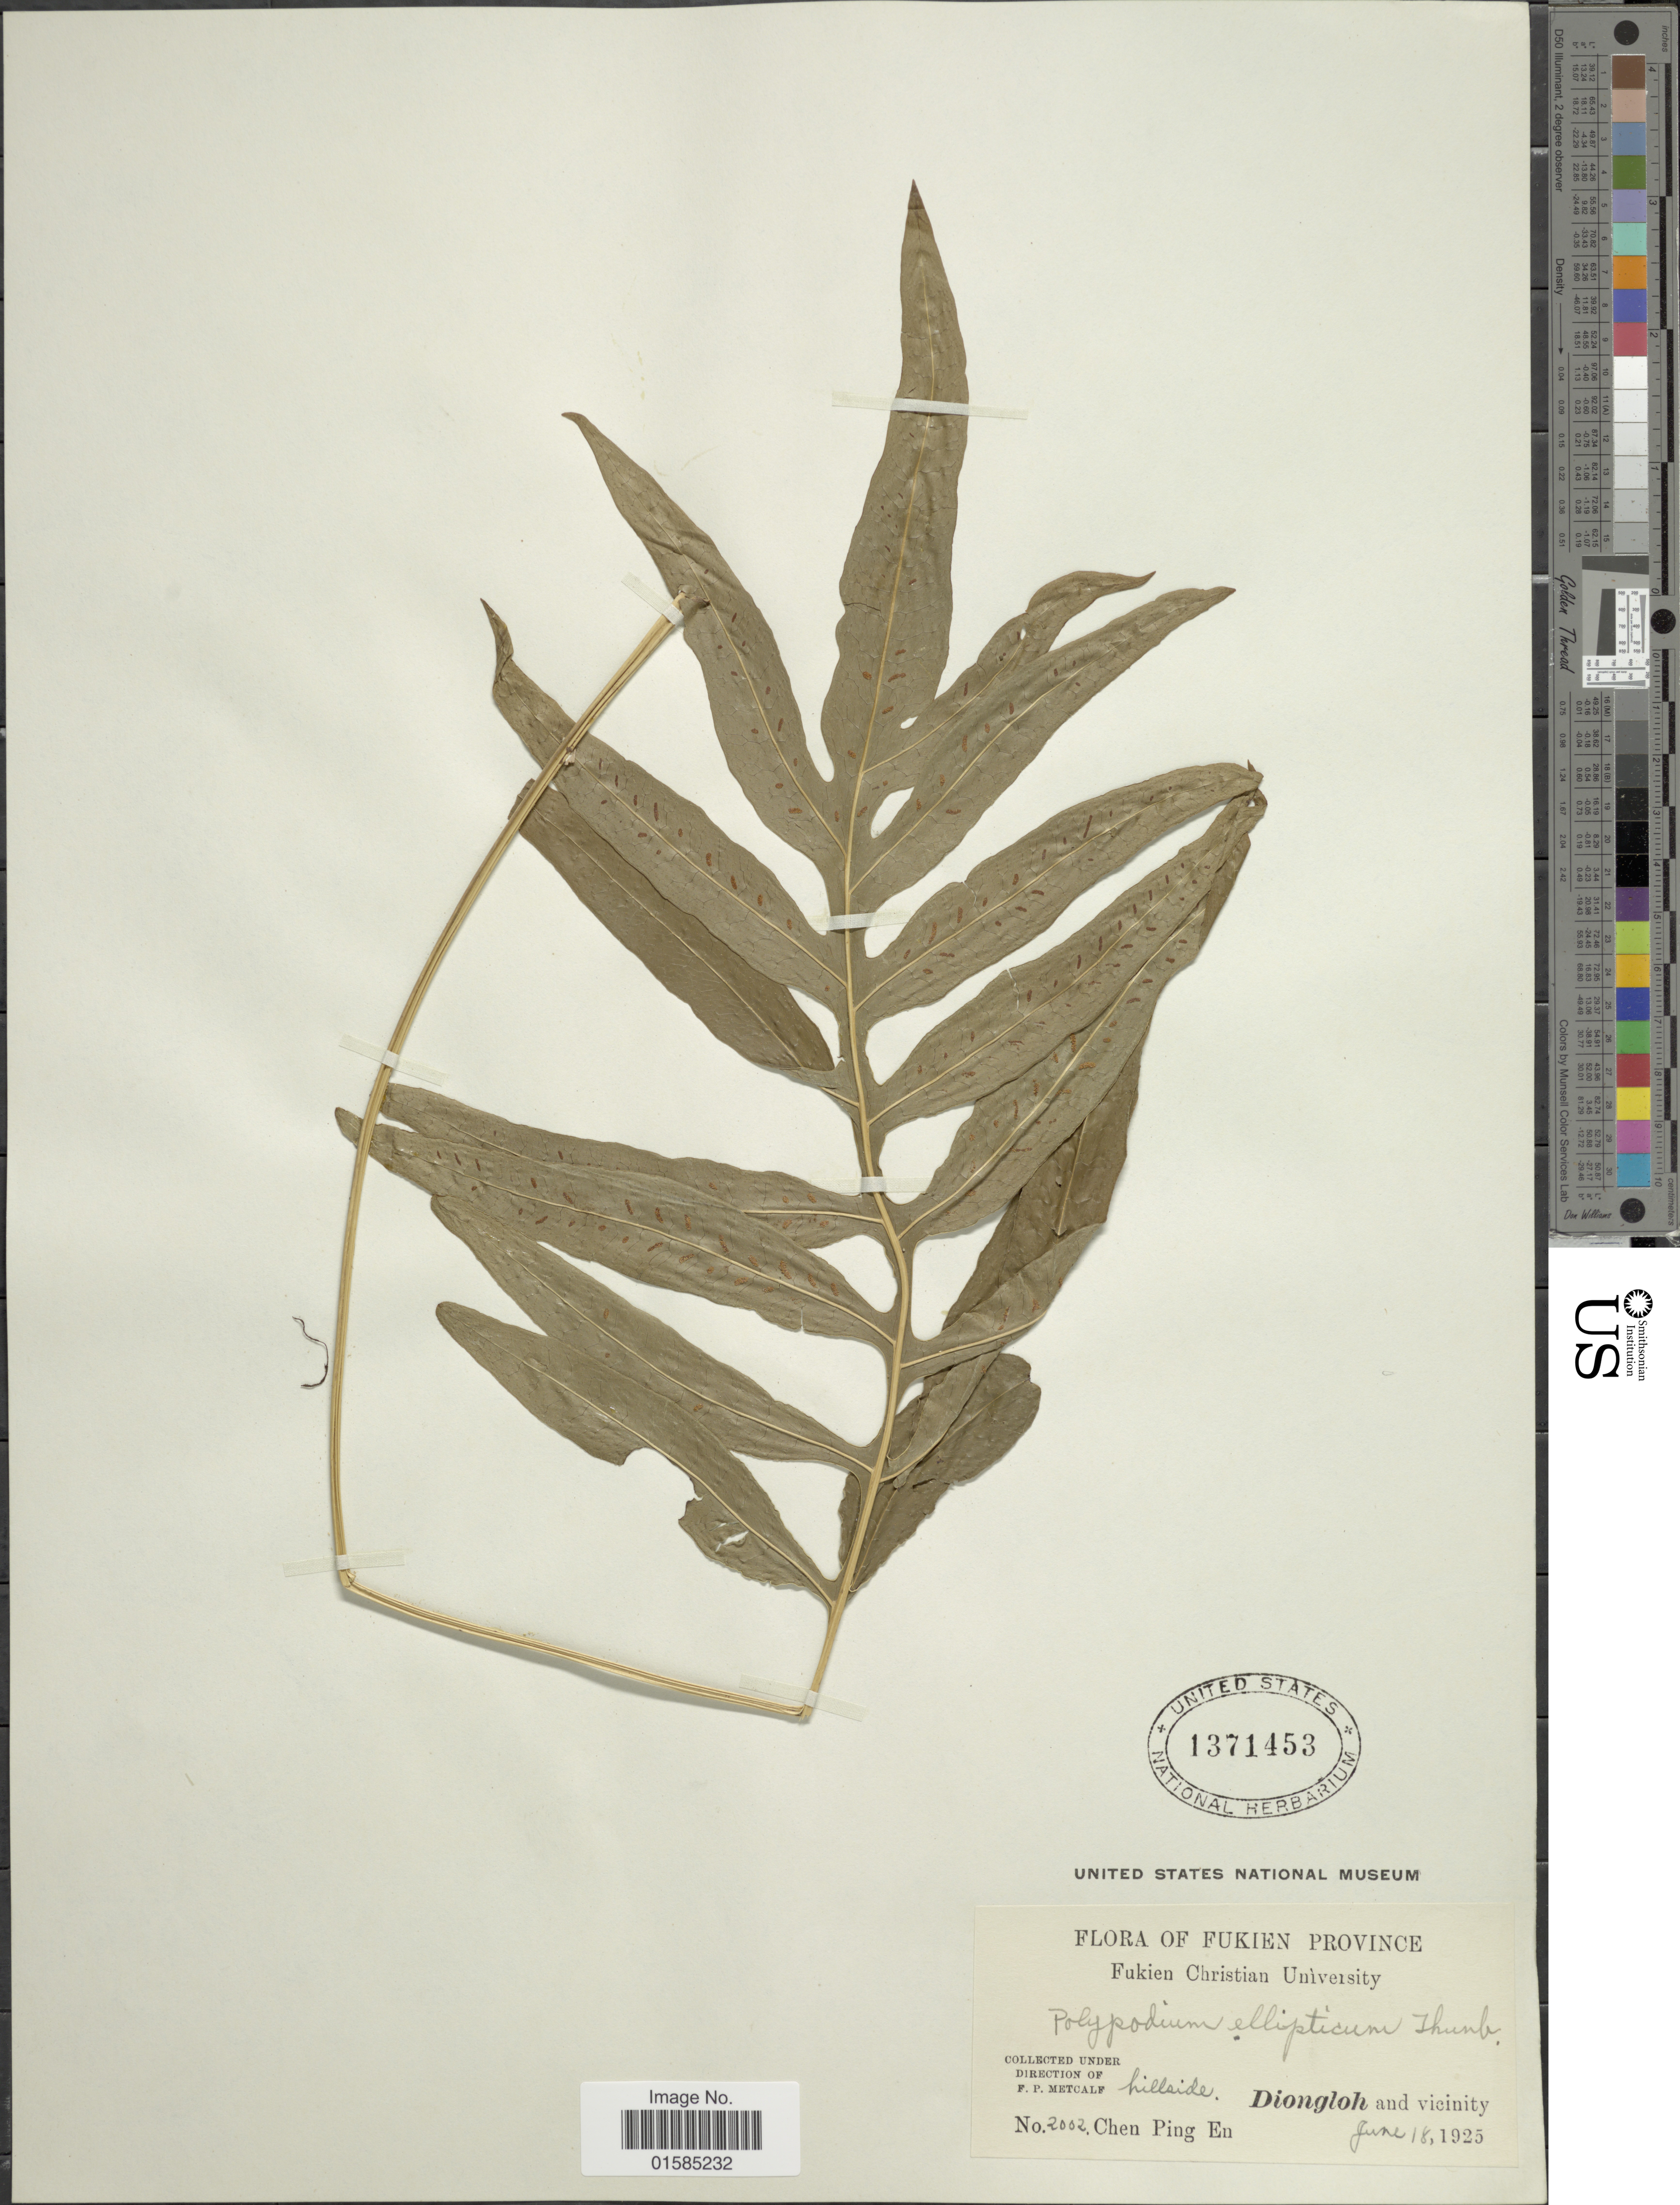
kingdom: Plantae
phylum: Tracheophyta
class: Polypodiopsida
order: Polypodiales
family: Polypodiaceae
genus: Leptochilus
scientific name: Leptochilus ellipticus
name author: (Thunb.) Noot.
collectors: F. Metcalf & C. En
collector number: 2002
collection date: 1925-06-18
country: China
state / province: Fujian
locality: Fukien Province, Diongloh and vicinity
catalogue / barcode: US 1371453